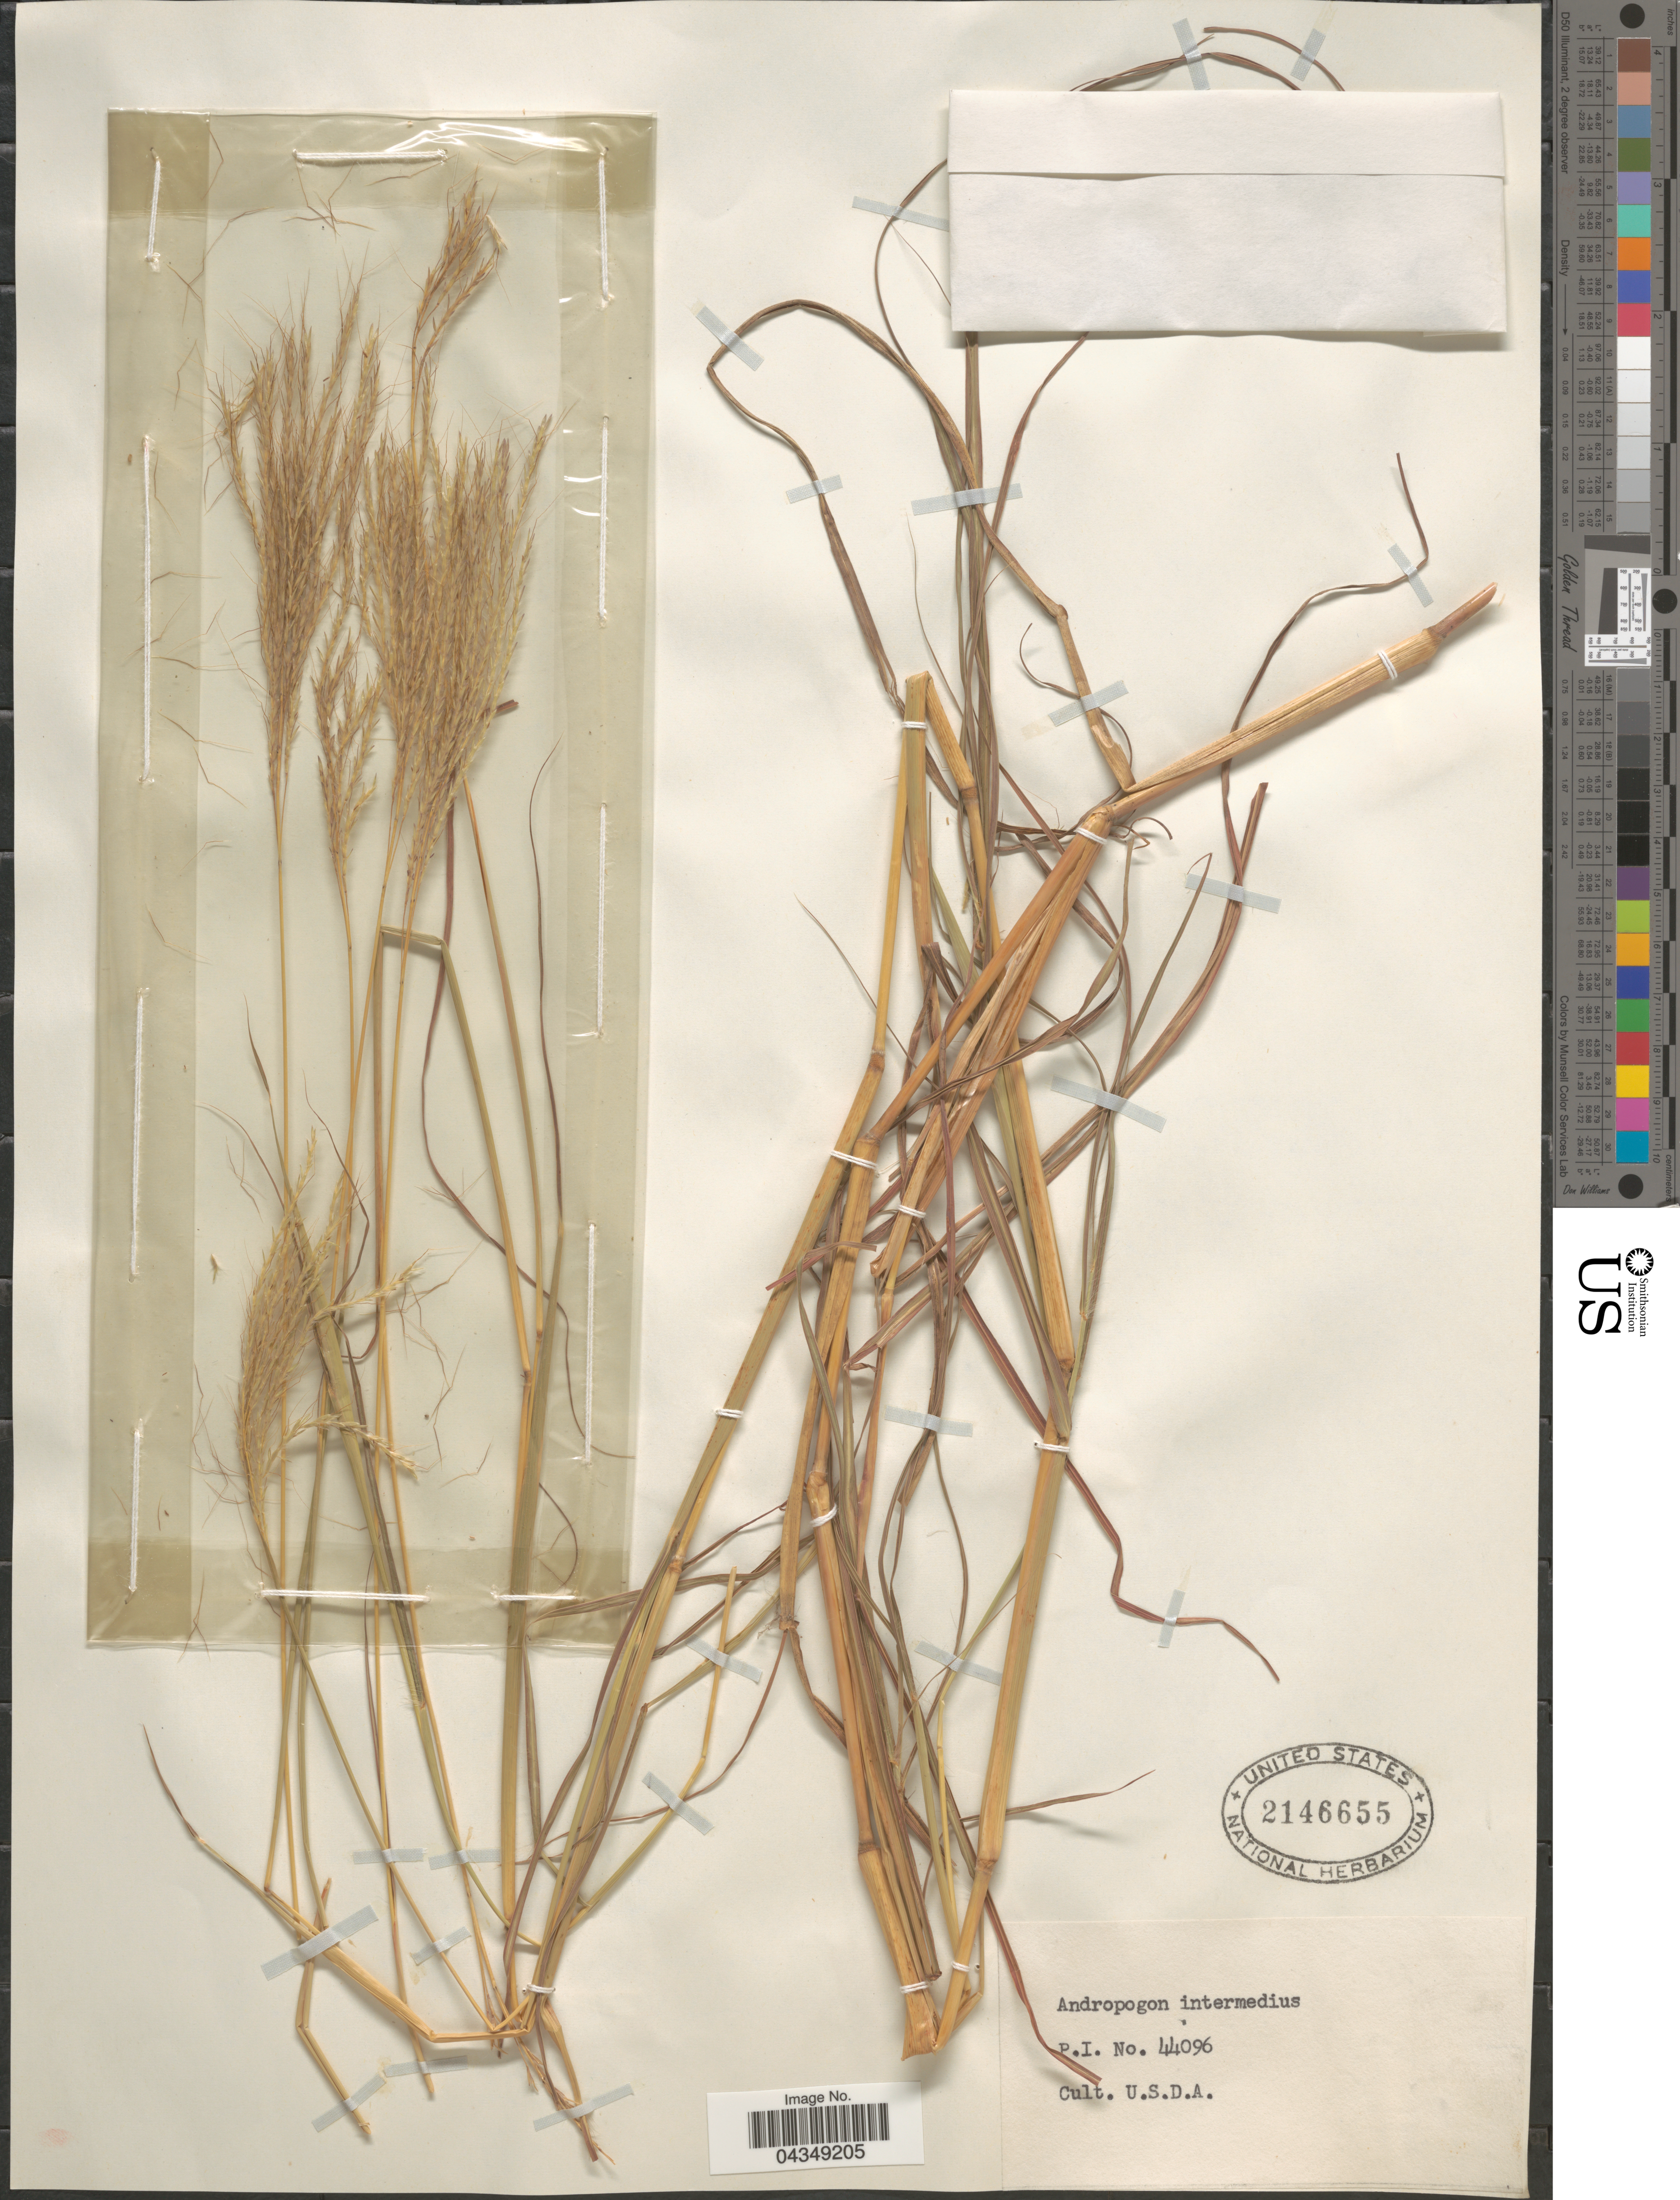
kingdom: Plantae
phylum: Tracheophyta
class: Liliopsida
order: Poales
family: Poaceae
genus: Bothriochloa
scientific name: Bothriochloa bladhii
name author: (Retz.) S.T. Blake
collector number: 44096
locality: Cult. U.S.D.A.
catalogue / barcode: US 2146655